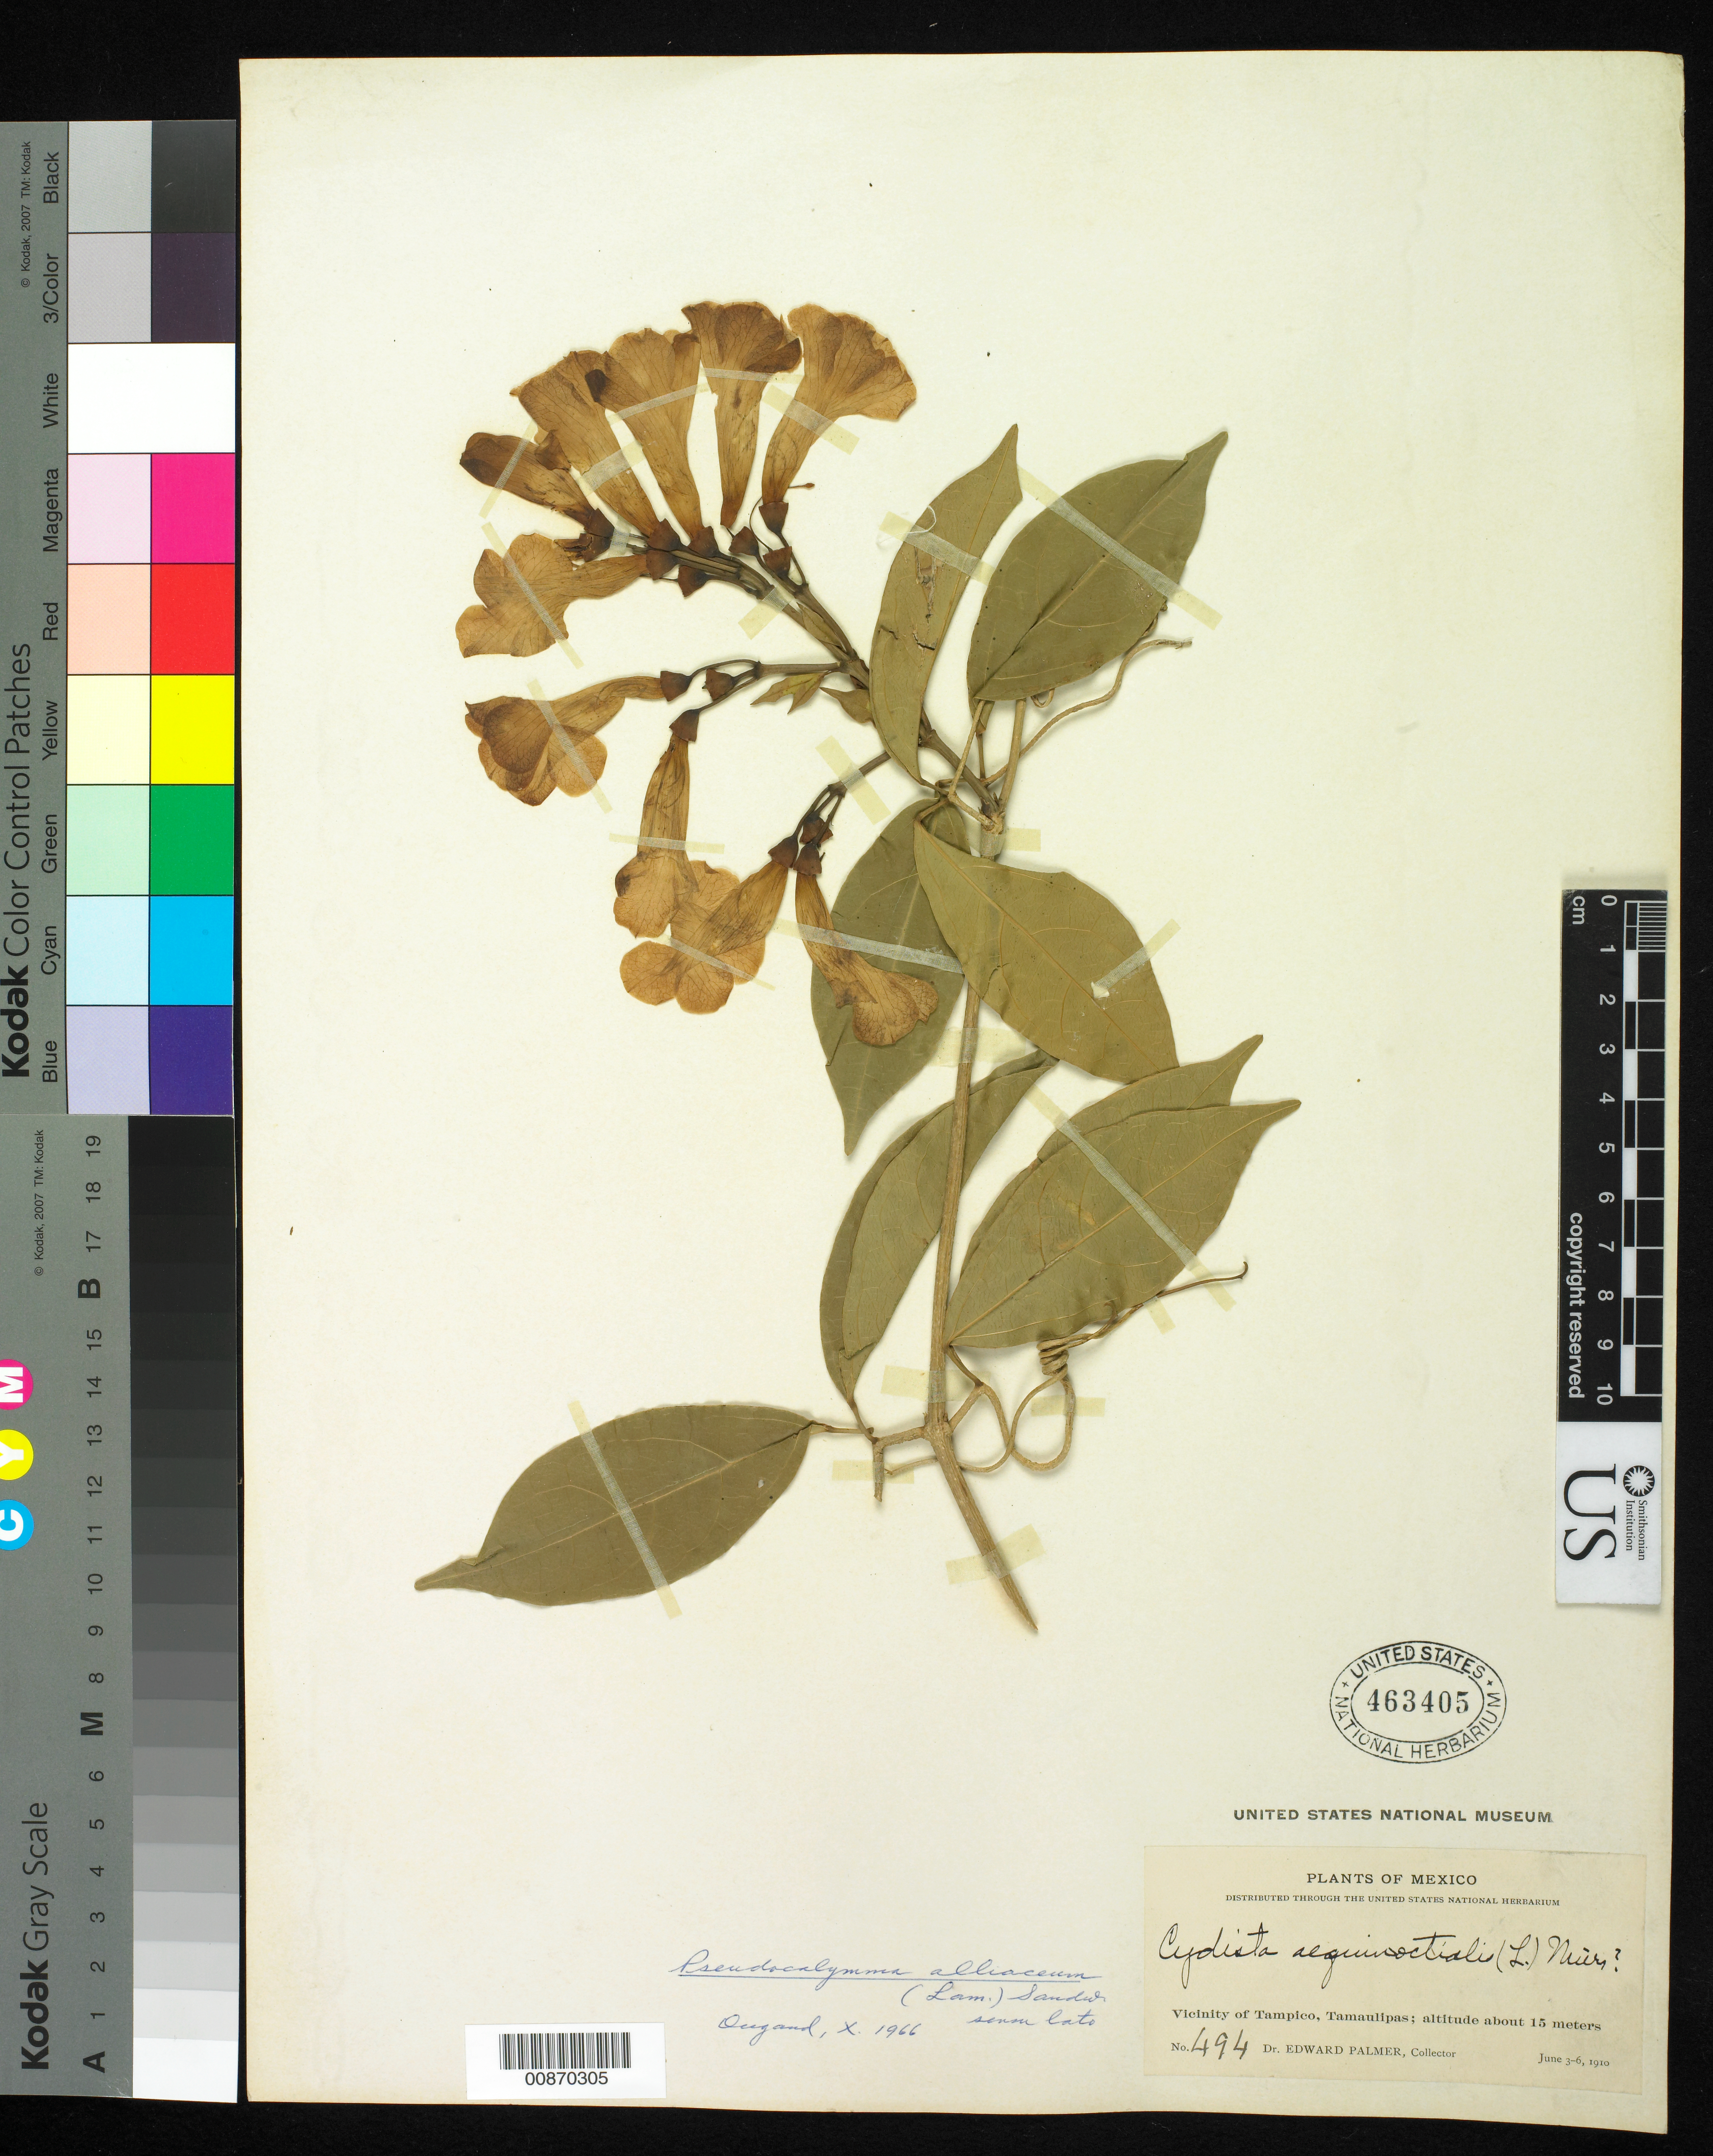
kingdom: Plantae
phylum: Tracheophyta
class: Magnoliopsida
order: Lamiales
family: Bignoniaceae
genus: Pseudocalymma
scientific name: Pseudocalymma alliaceum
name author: (Lam.) Sandwith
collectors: E. Palmer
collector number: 494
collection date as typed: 03 Jun 1910 to 06 Jun 1910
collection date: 1910-06-03/1910-06-06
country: Mexico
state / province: Tamaulipas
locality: Vicinity of Tampico, Tamaulipas.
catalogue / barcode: US 463405